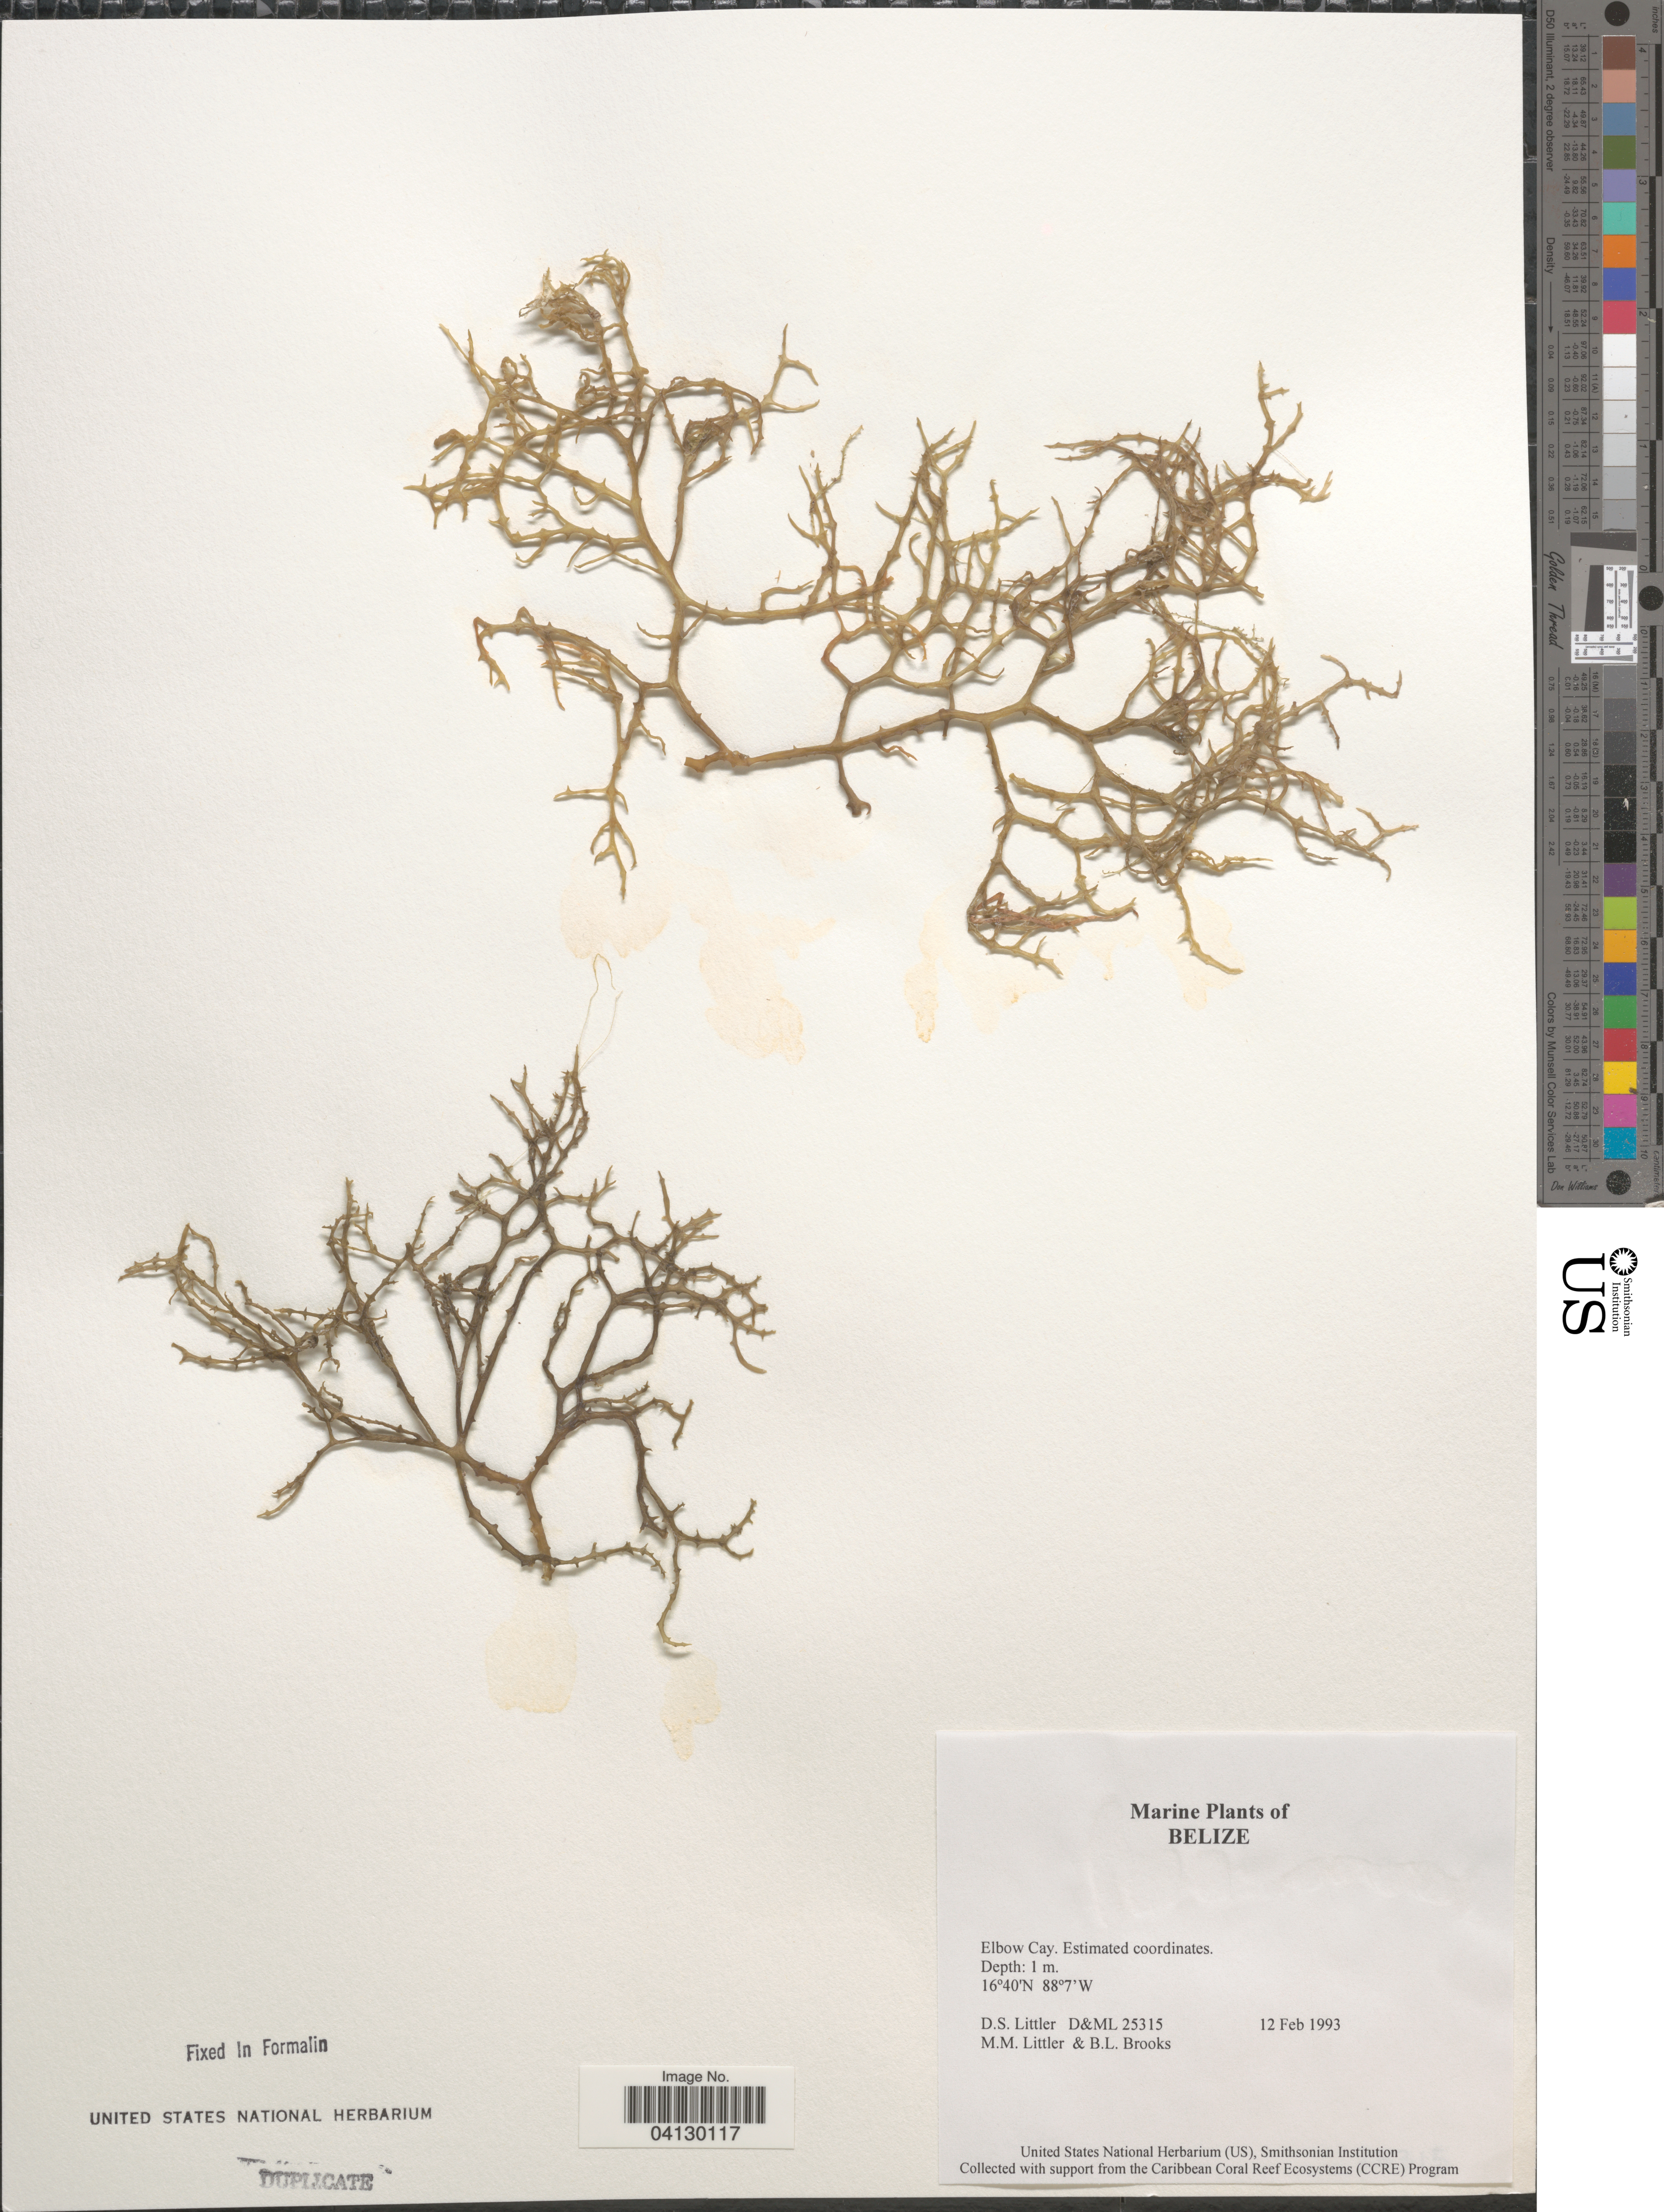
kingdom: Plantae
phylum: Rhodophyta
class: Florideophyceae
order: Corallinales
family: Corallinaceae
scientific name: Crustose Coralline Algae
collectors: D. S. Littler & B. Brooks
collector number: D&ML 25315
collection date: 1993-02-12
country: Belize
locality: Elbow Cay.